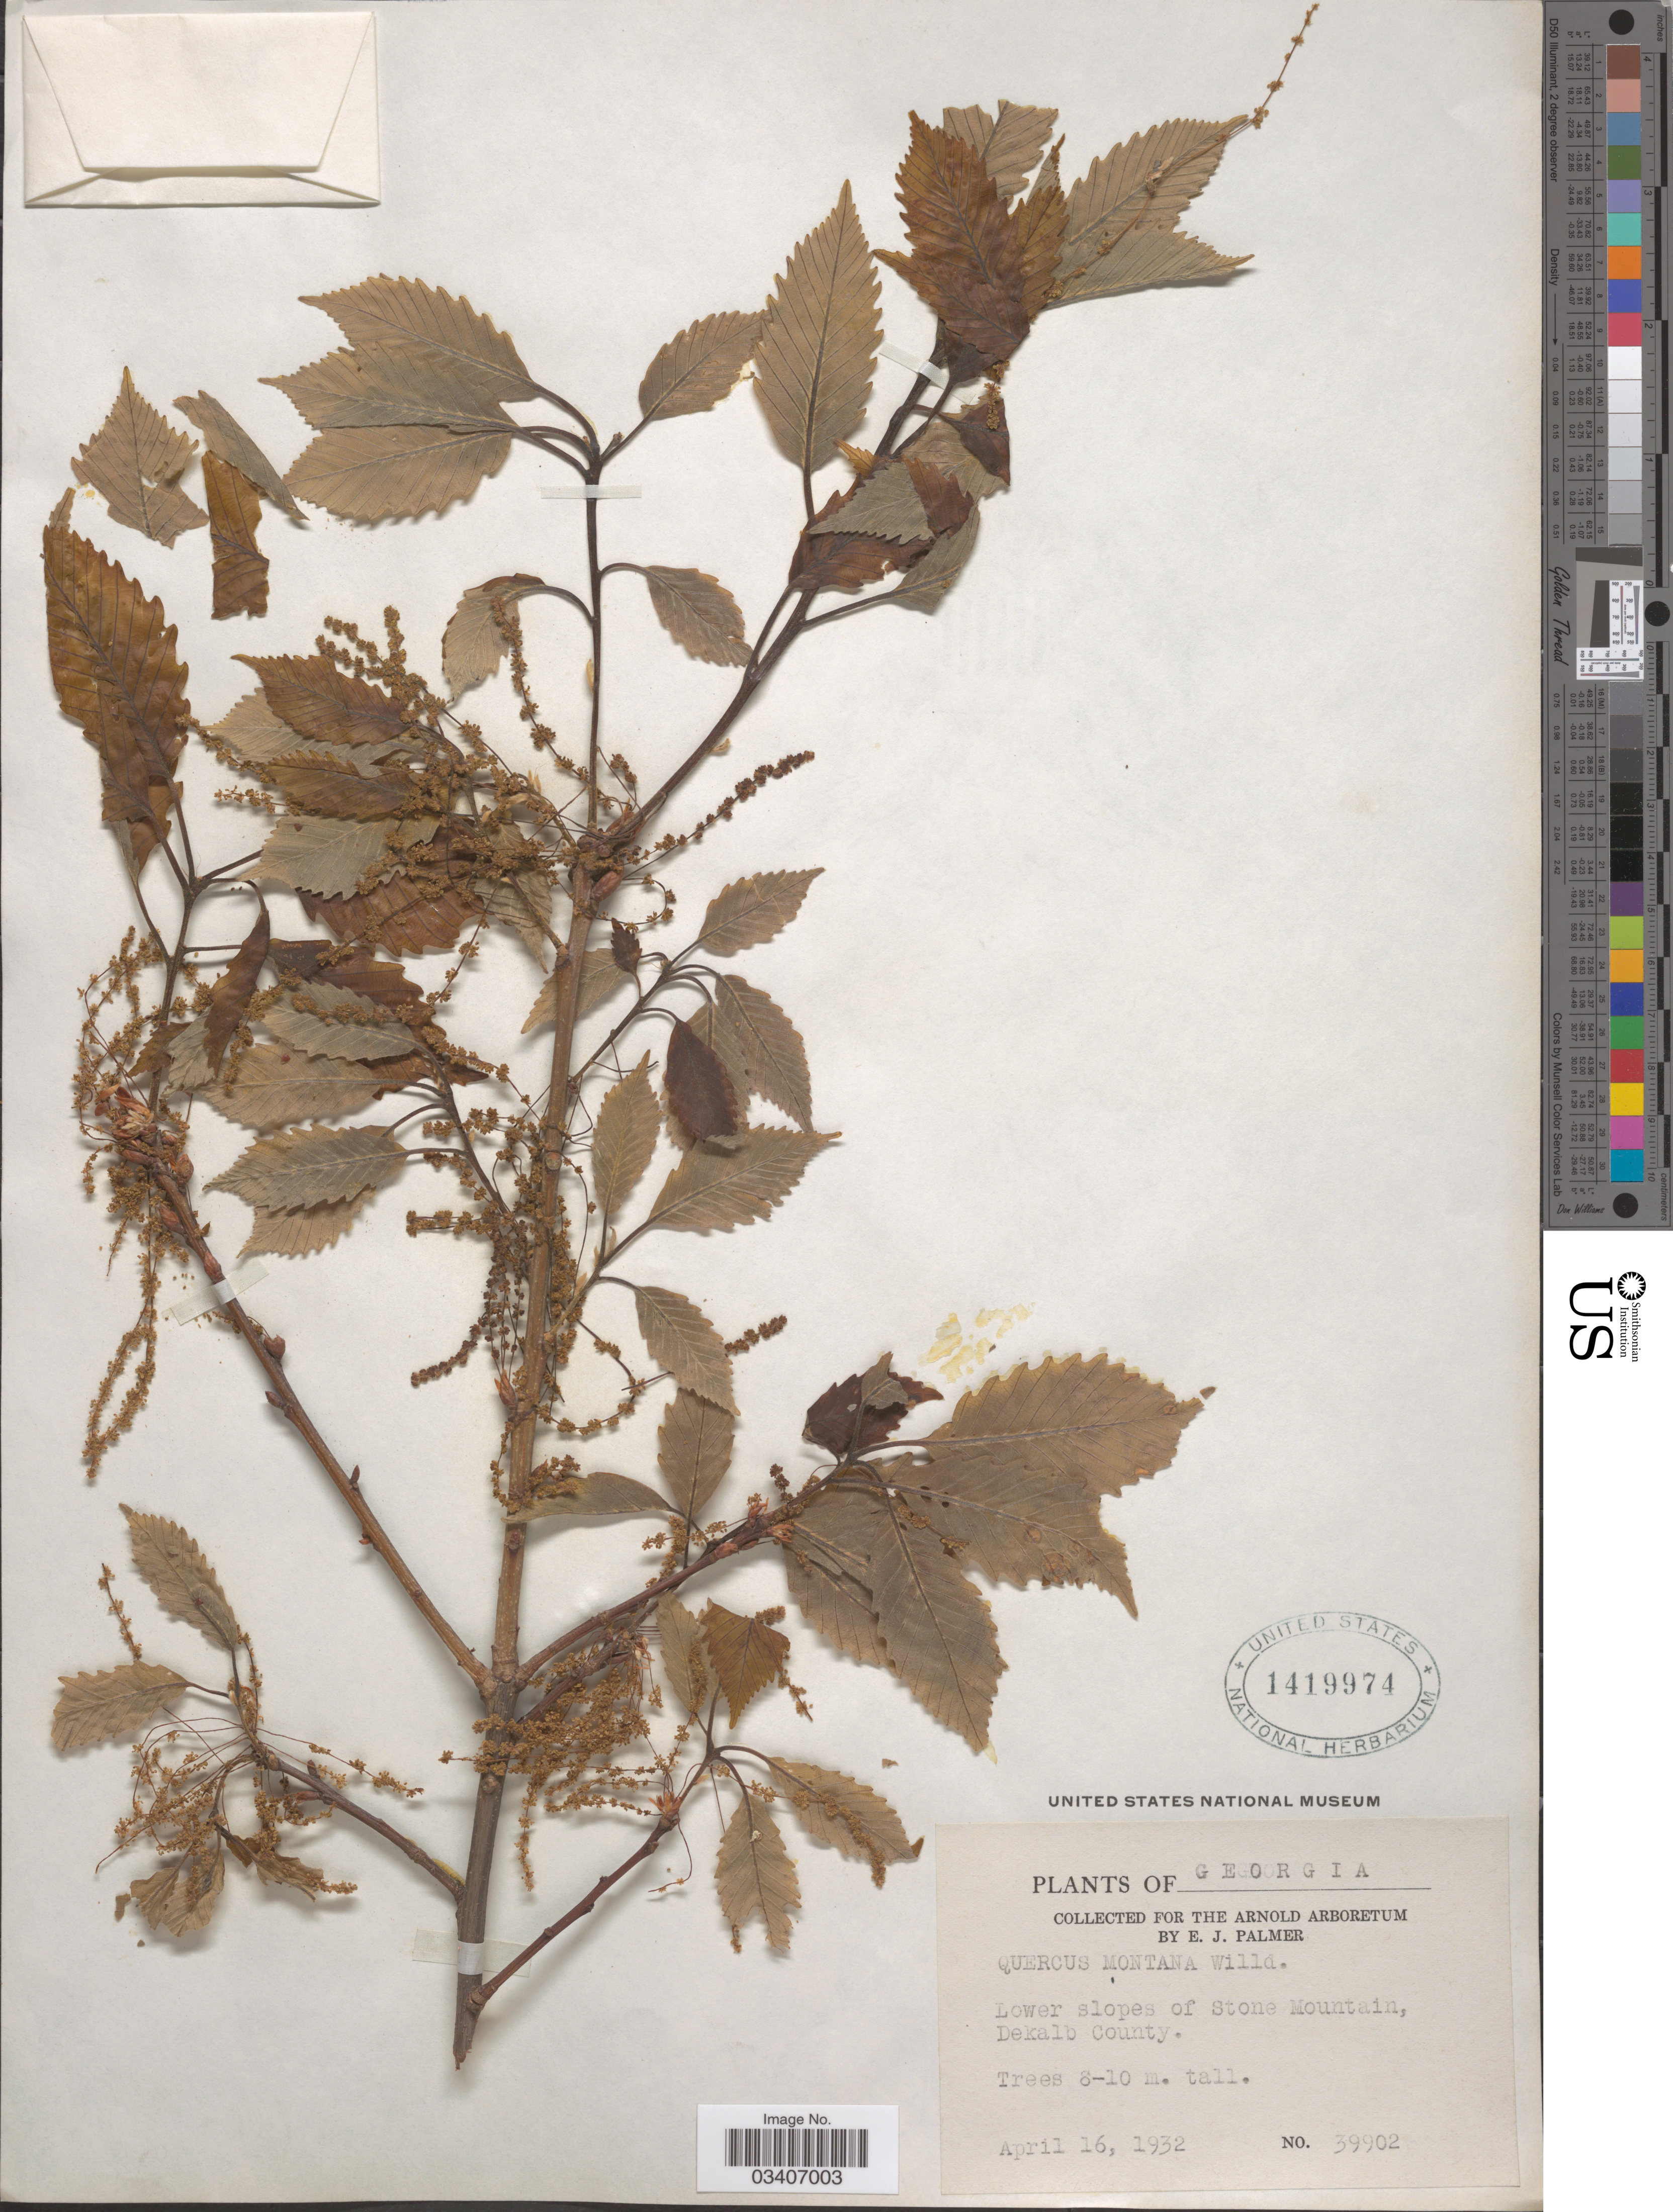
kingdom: Plantae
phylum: Tracheophyta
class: Magnoliopsida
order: Fagales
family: Fagaceae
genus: Quercus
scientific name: Quercus montana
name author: Willd.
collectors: E. J. Palmer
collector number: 39902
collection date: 1932-04-16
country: United States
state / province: Georgia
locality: Lower slopes of Stone Mountain, Dekalb County.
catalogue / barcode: US 1419974